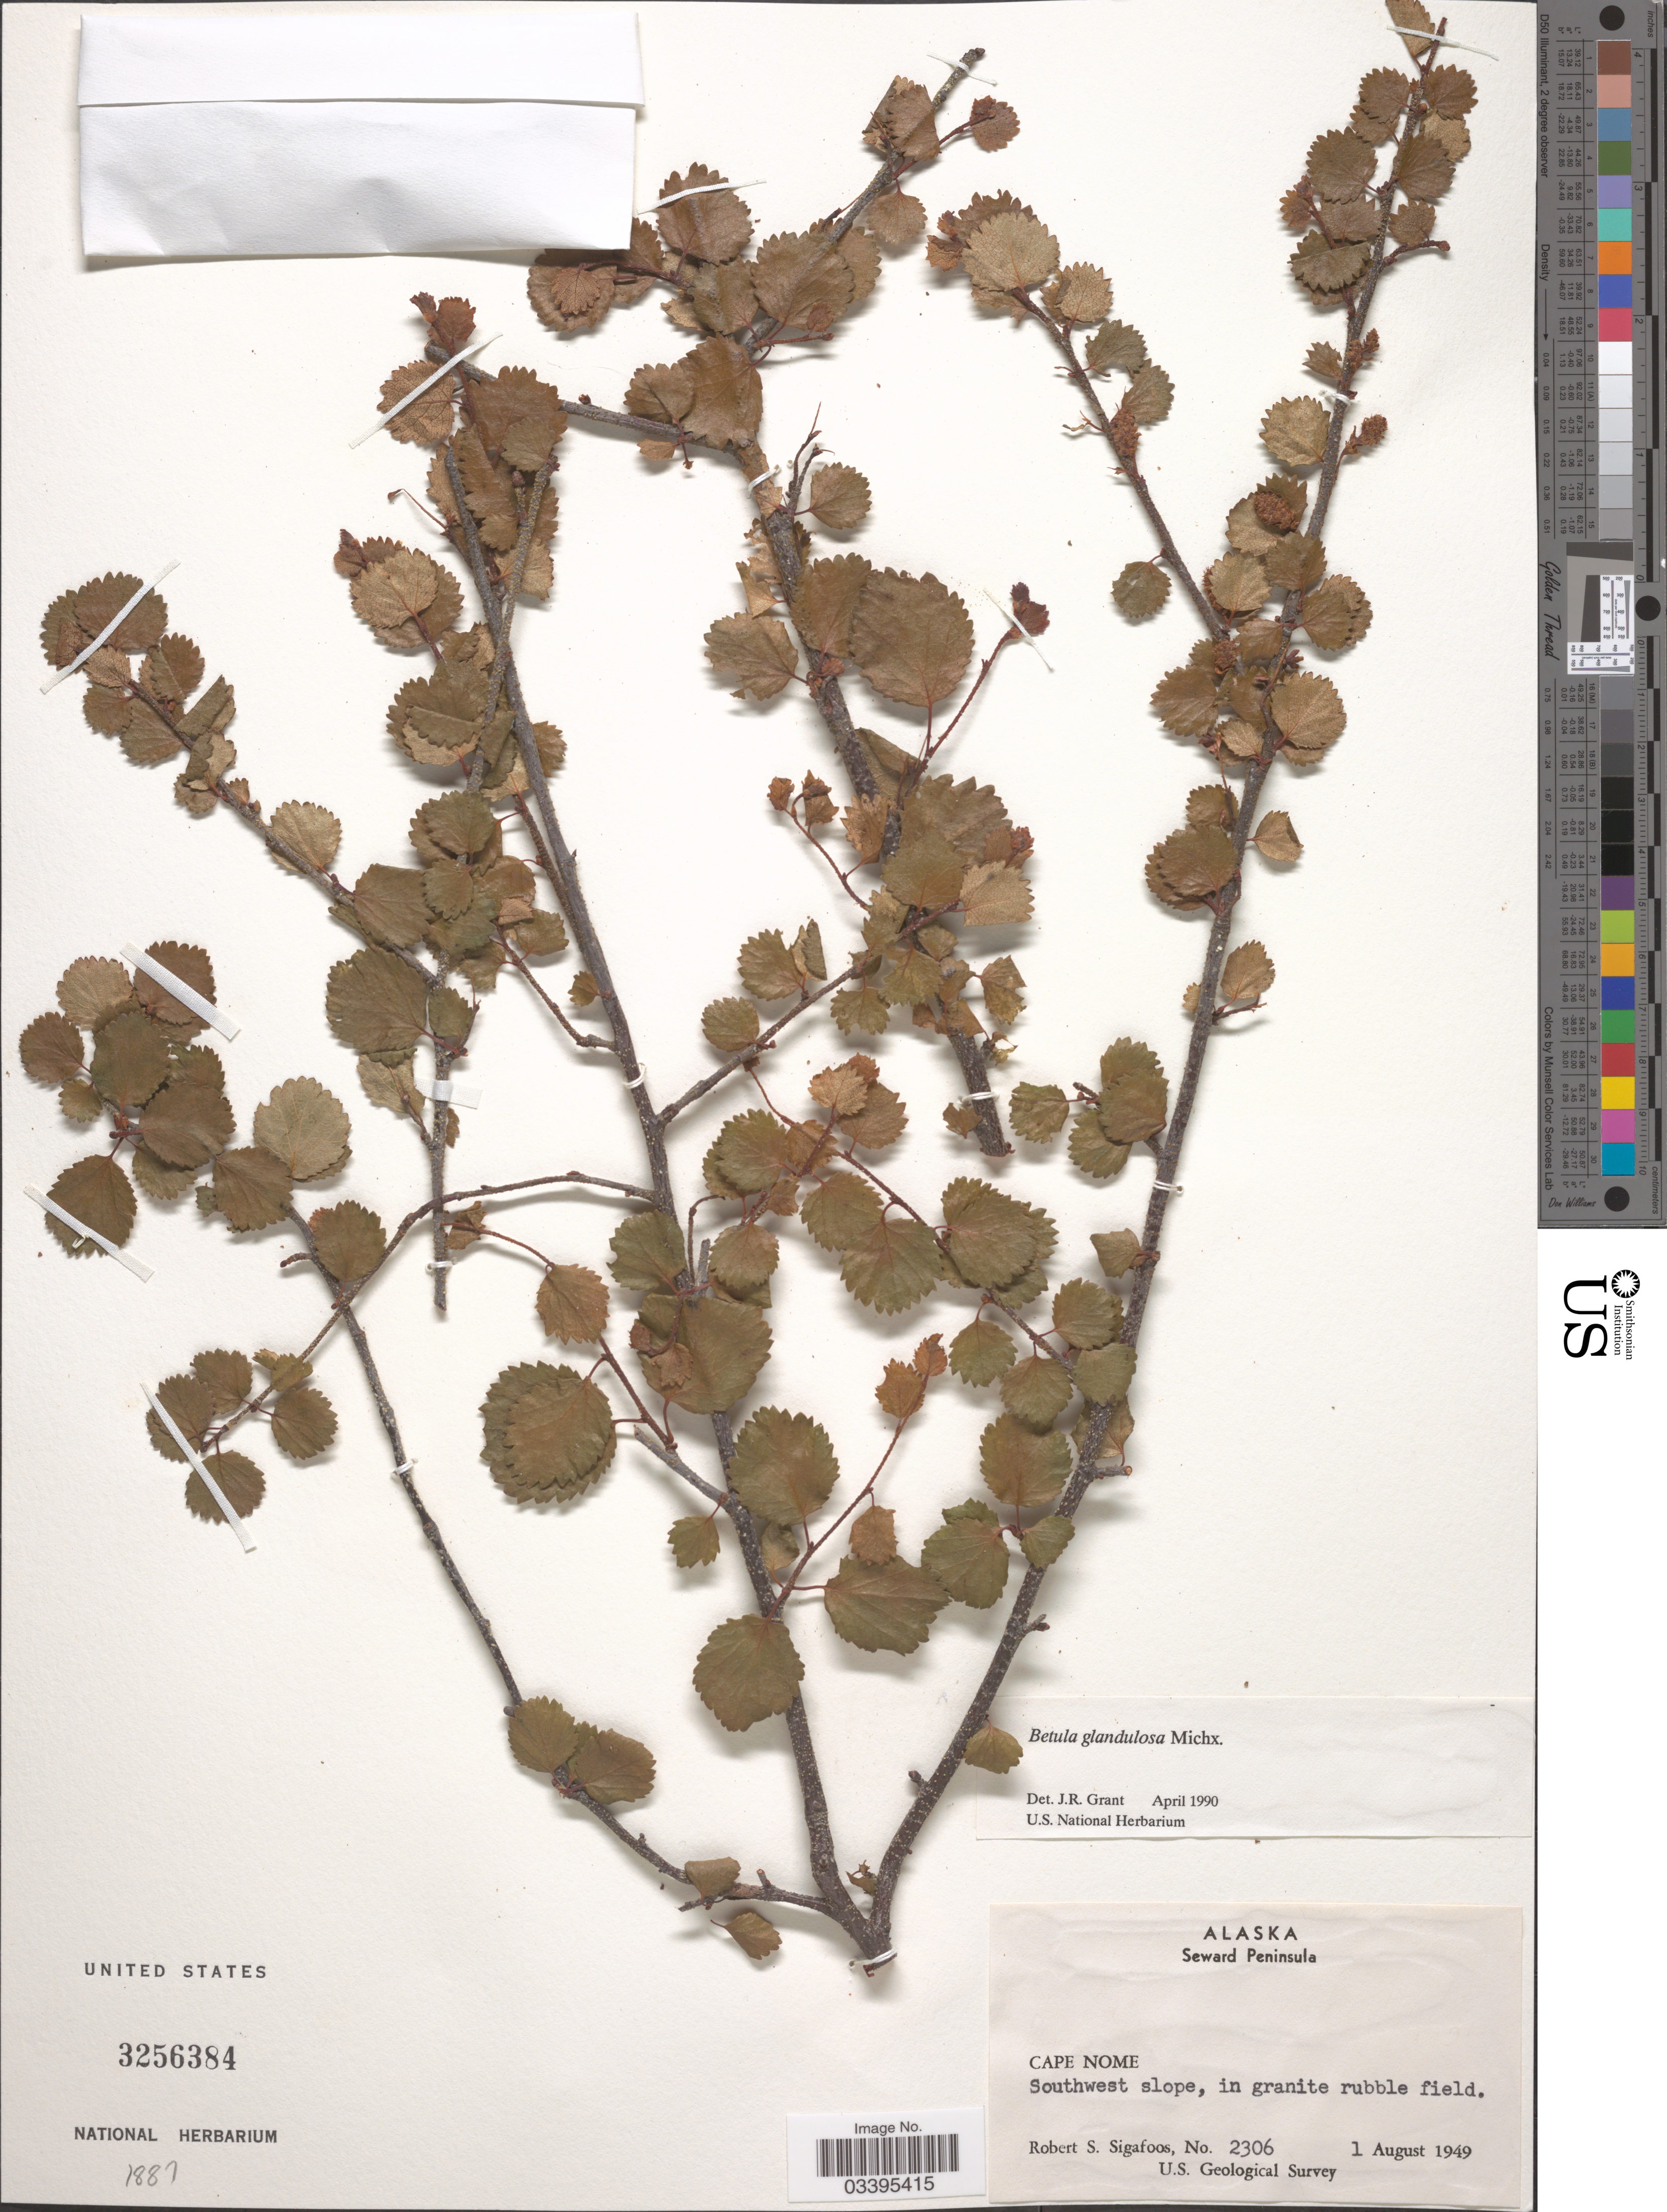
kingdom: Plantae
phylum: Tracheophyta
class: Magnoliopsida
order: Fagales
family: Betulaceae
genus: Betula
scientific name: Betula glandulosa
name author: Michx.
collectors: R. Sigafoos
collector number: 2306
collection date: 1949-08-01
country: United States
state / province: Alaska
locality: Seward Peninsula. Cape Nome. Southwest slope, in granite rubble field.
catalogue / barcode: US 3256384